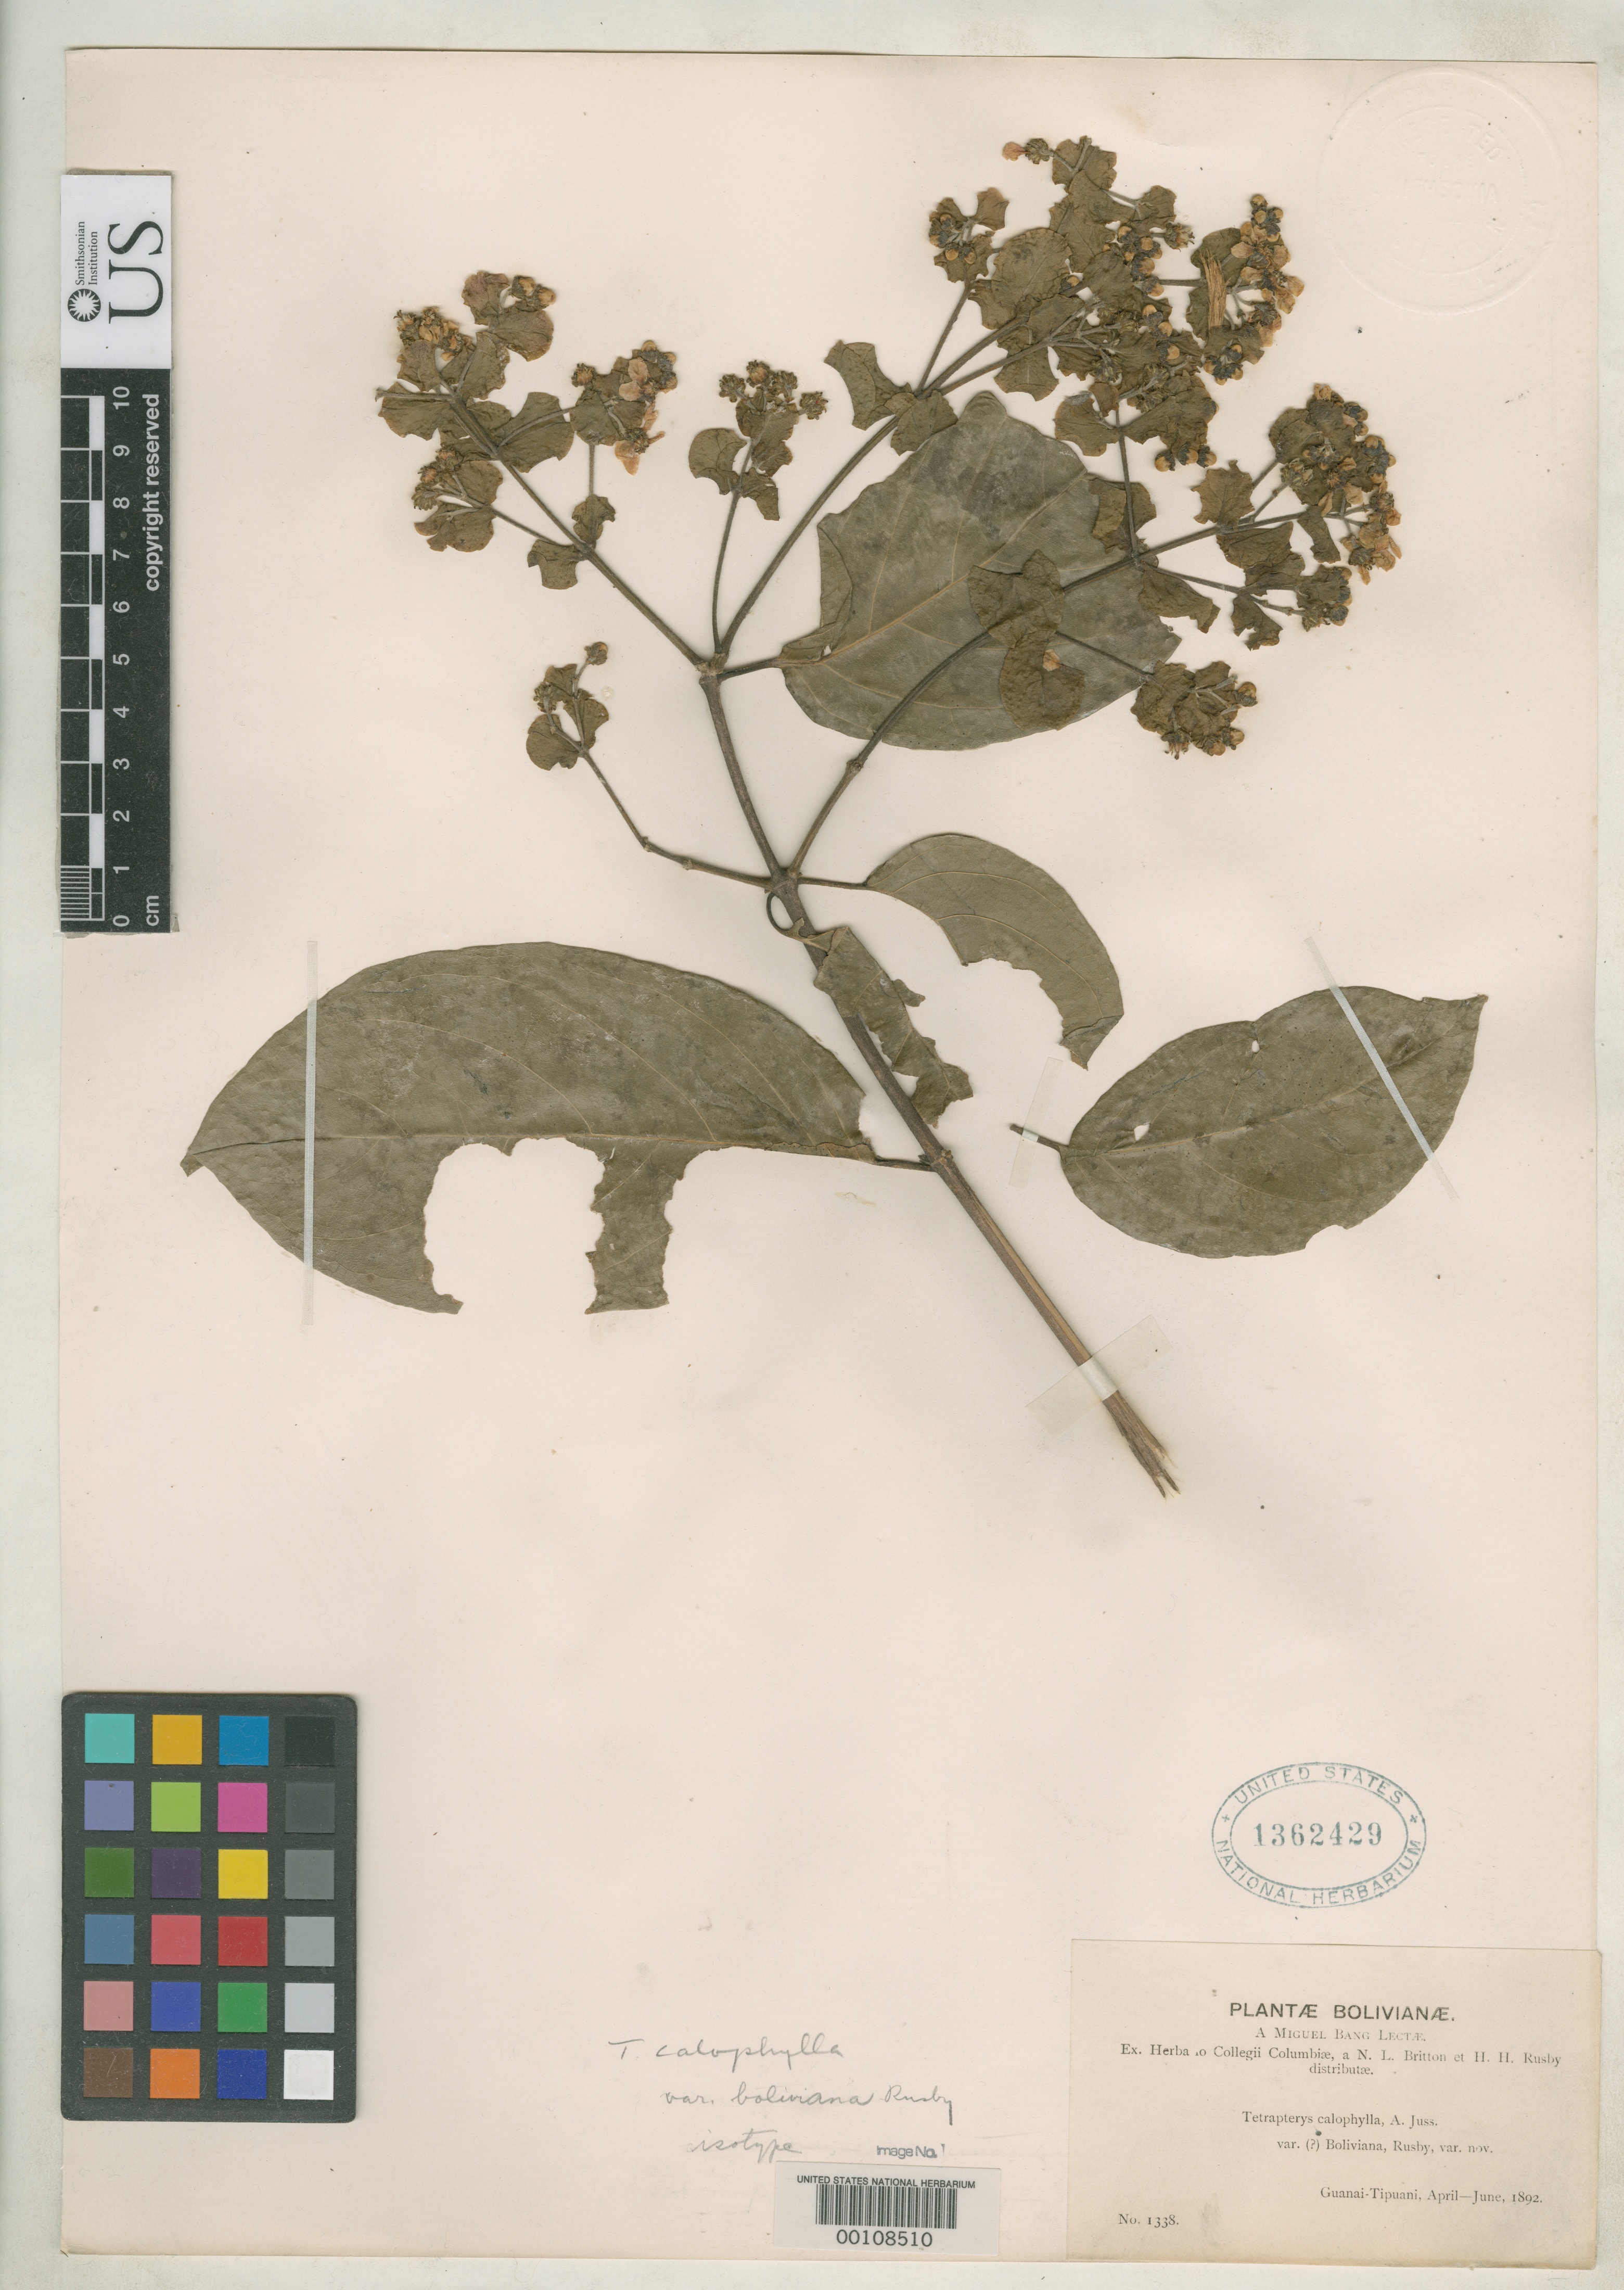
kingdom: Plantae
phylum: Tracheophyta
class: Magnoliopsida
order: Malpighiales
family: Malpighiaceae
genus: Tetrapterys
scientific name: Tetrapterys calophylla var. boliviana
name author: Rusby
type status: Isotype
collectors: M. Bang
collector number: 1338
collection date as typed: Apr 1892 to -- Jun 1892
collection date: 1892-04/1892-06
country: Bolivia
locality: Guanai, Tipuani.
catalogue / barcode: US 1362429